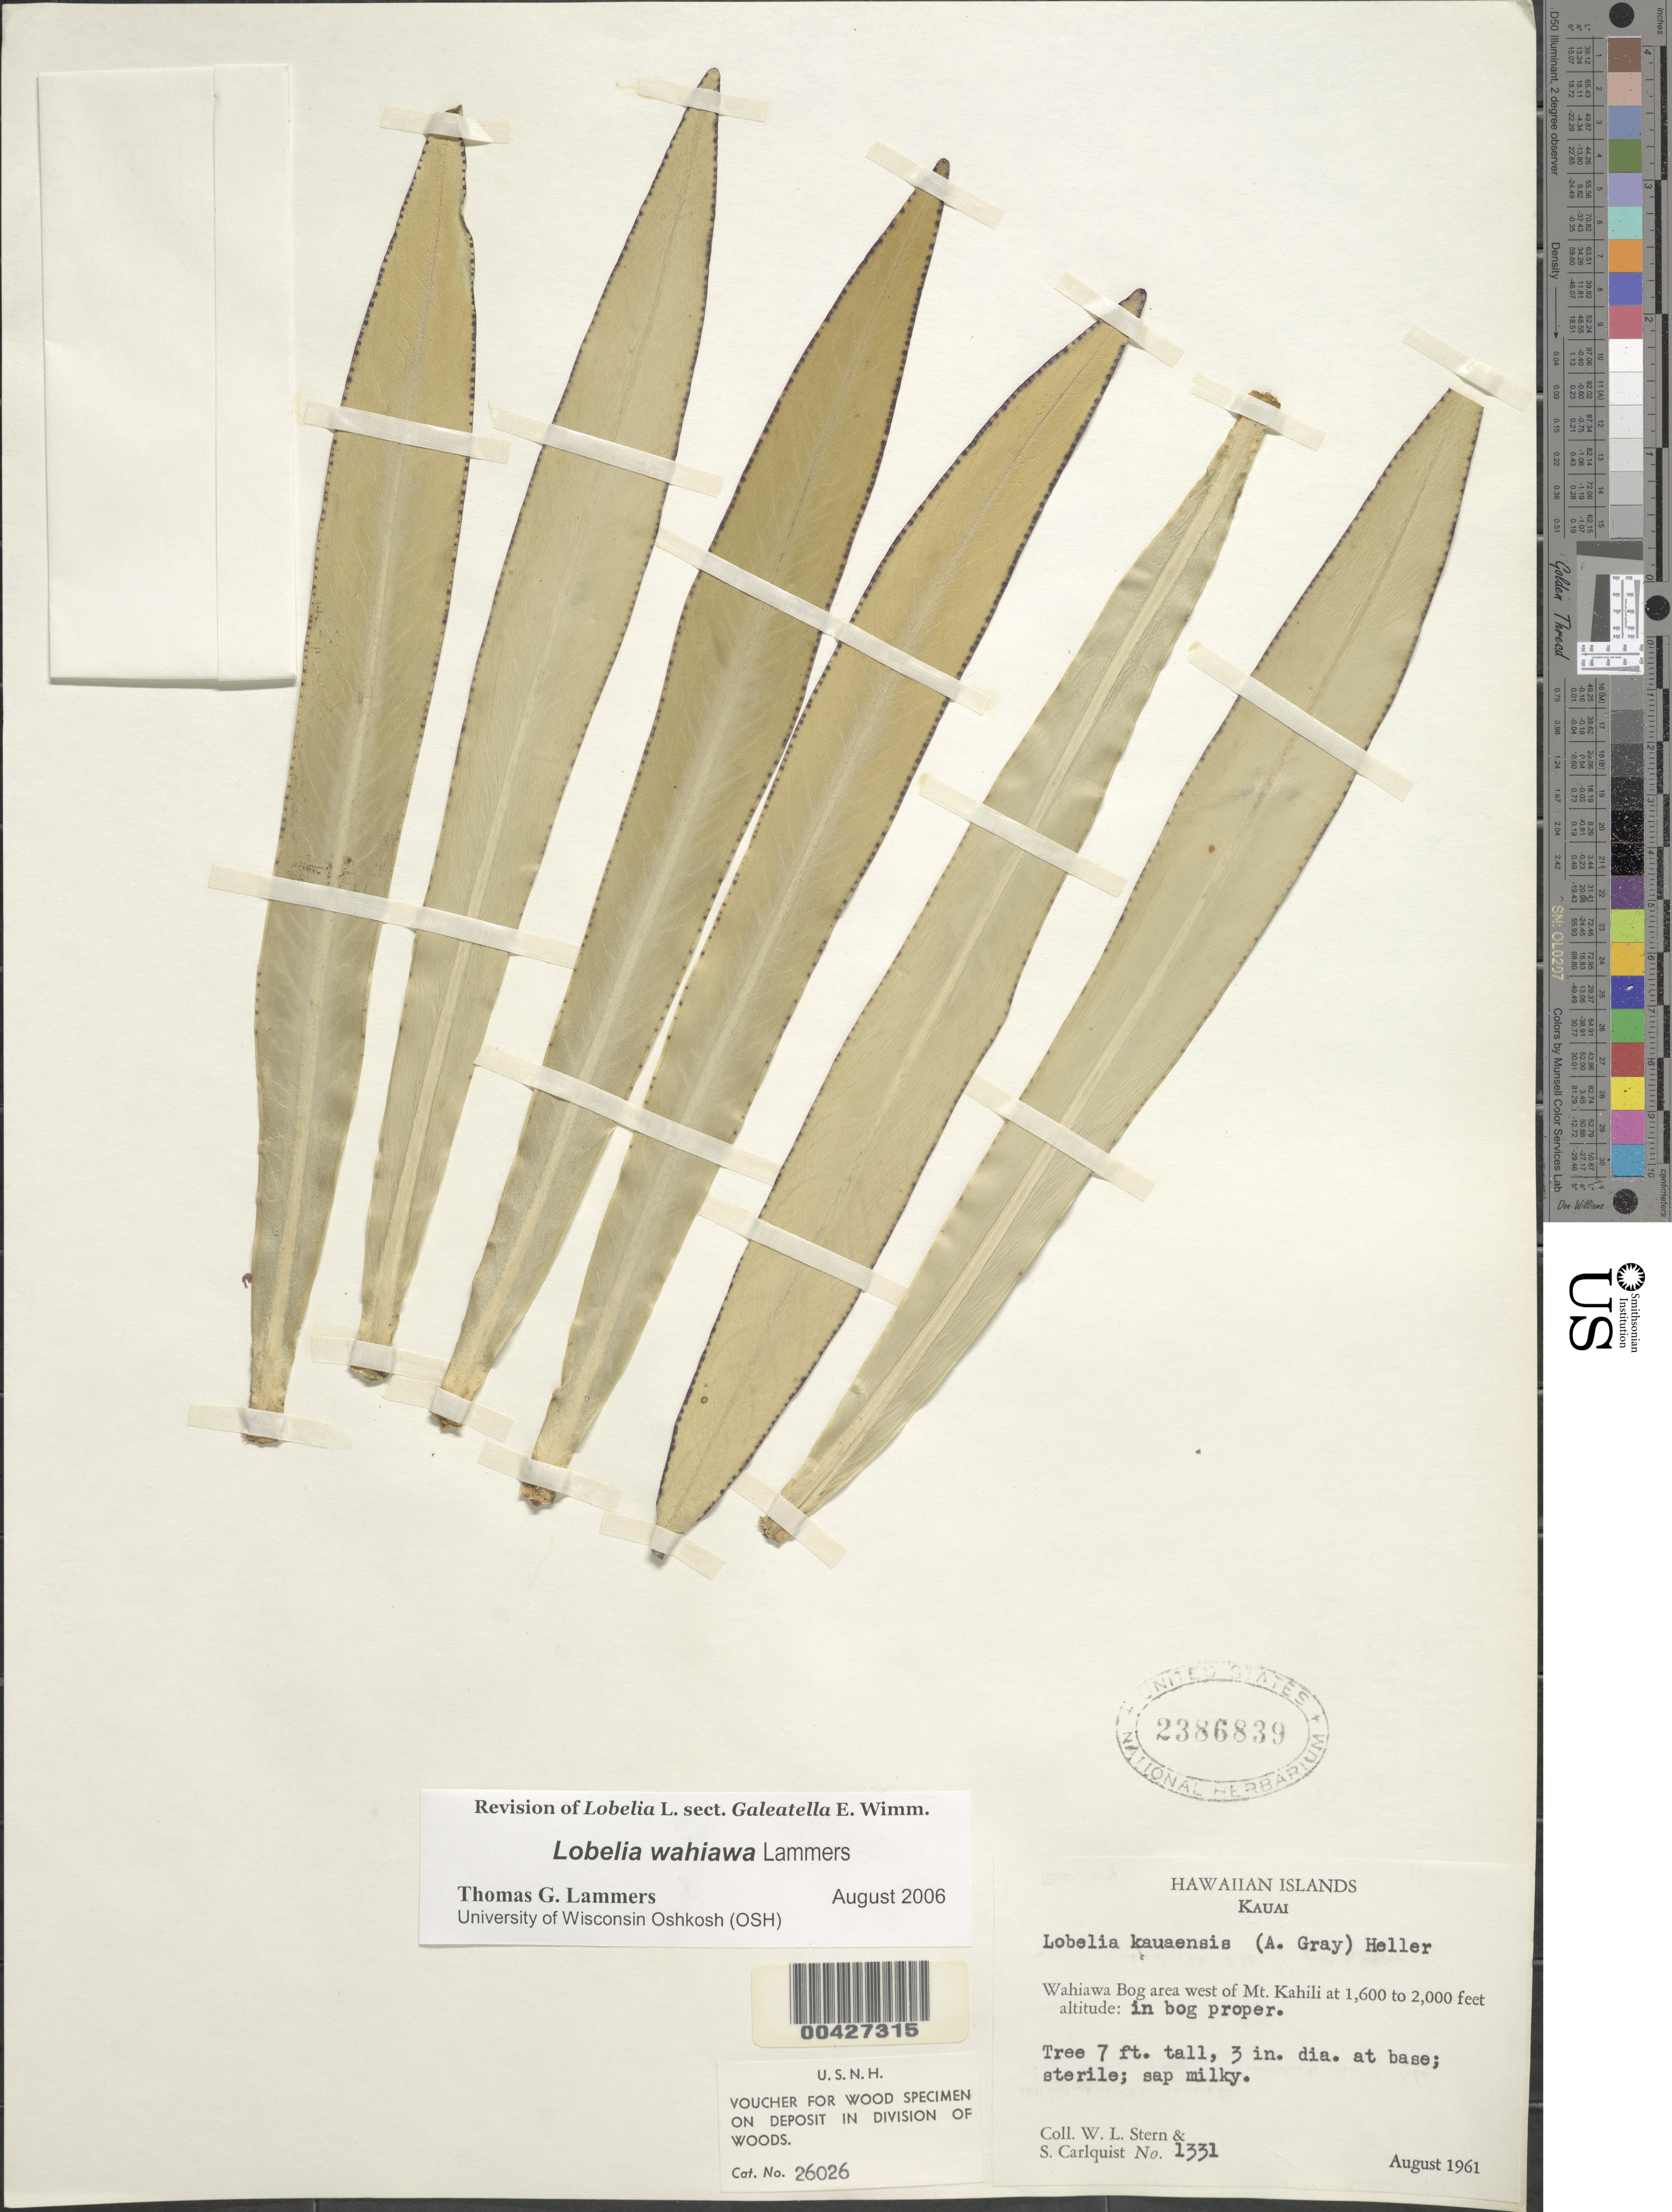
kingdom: Plantae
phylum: Tracheophyta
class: Magnoliopsida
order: Asterales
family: Campanulaceae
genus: Lobelia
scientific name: Lobelia wahiawa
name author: Lammers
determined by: Lammers, T. G.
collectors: W. L. Stern & S. Carlquist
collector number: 1331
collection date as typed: Aug 1961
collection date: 1961-08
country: United States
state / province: Hawaii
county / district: Kauai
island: Kaua'i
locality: Wahiawa Bog area west of Mount Kahili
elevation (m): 488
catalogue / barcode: US 2386839